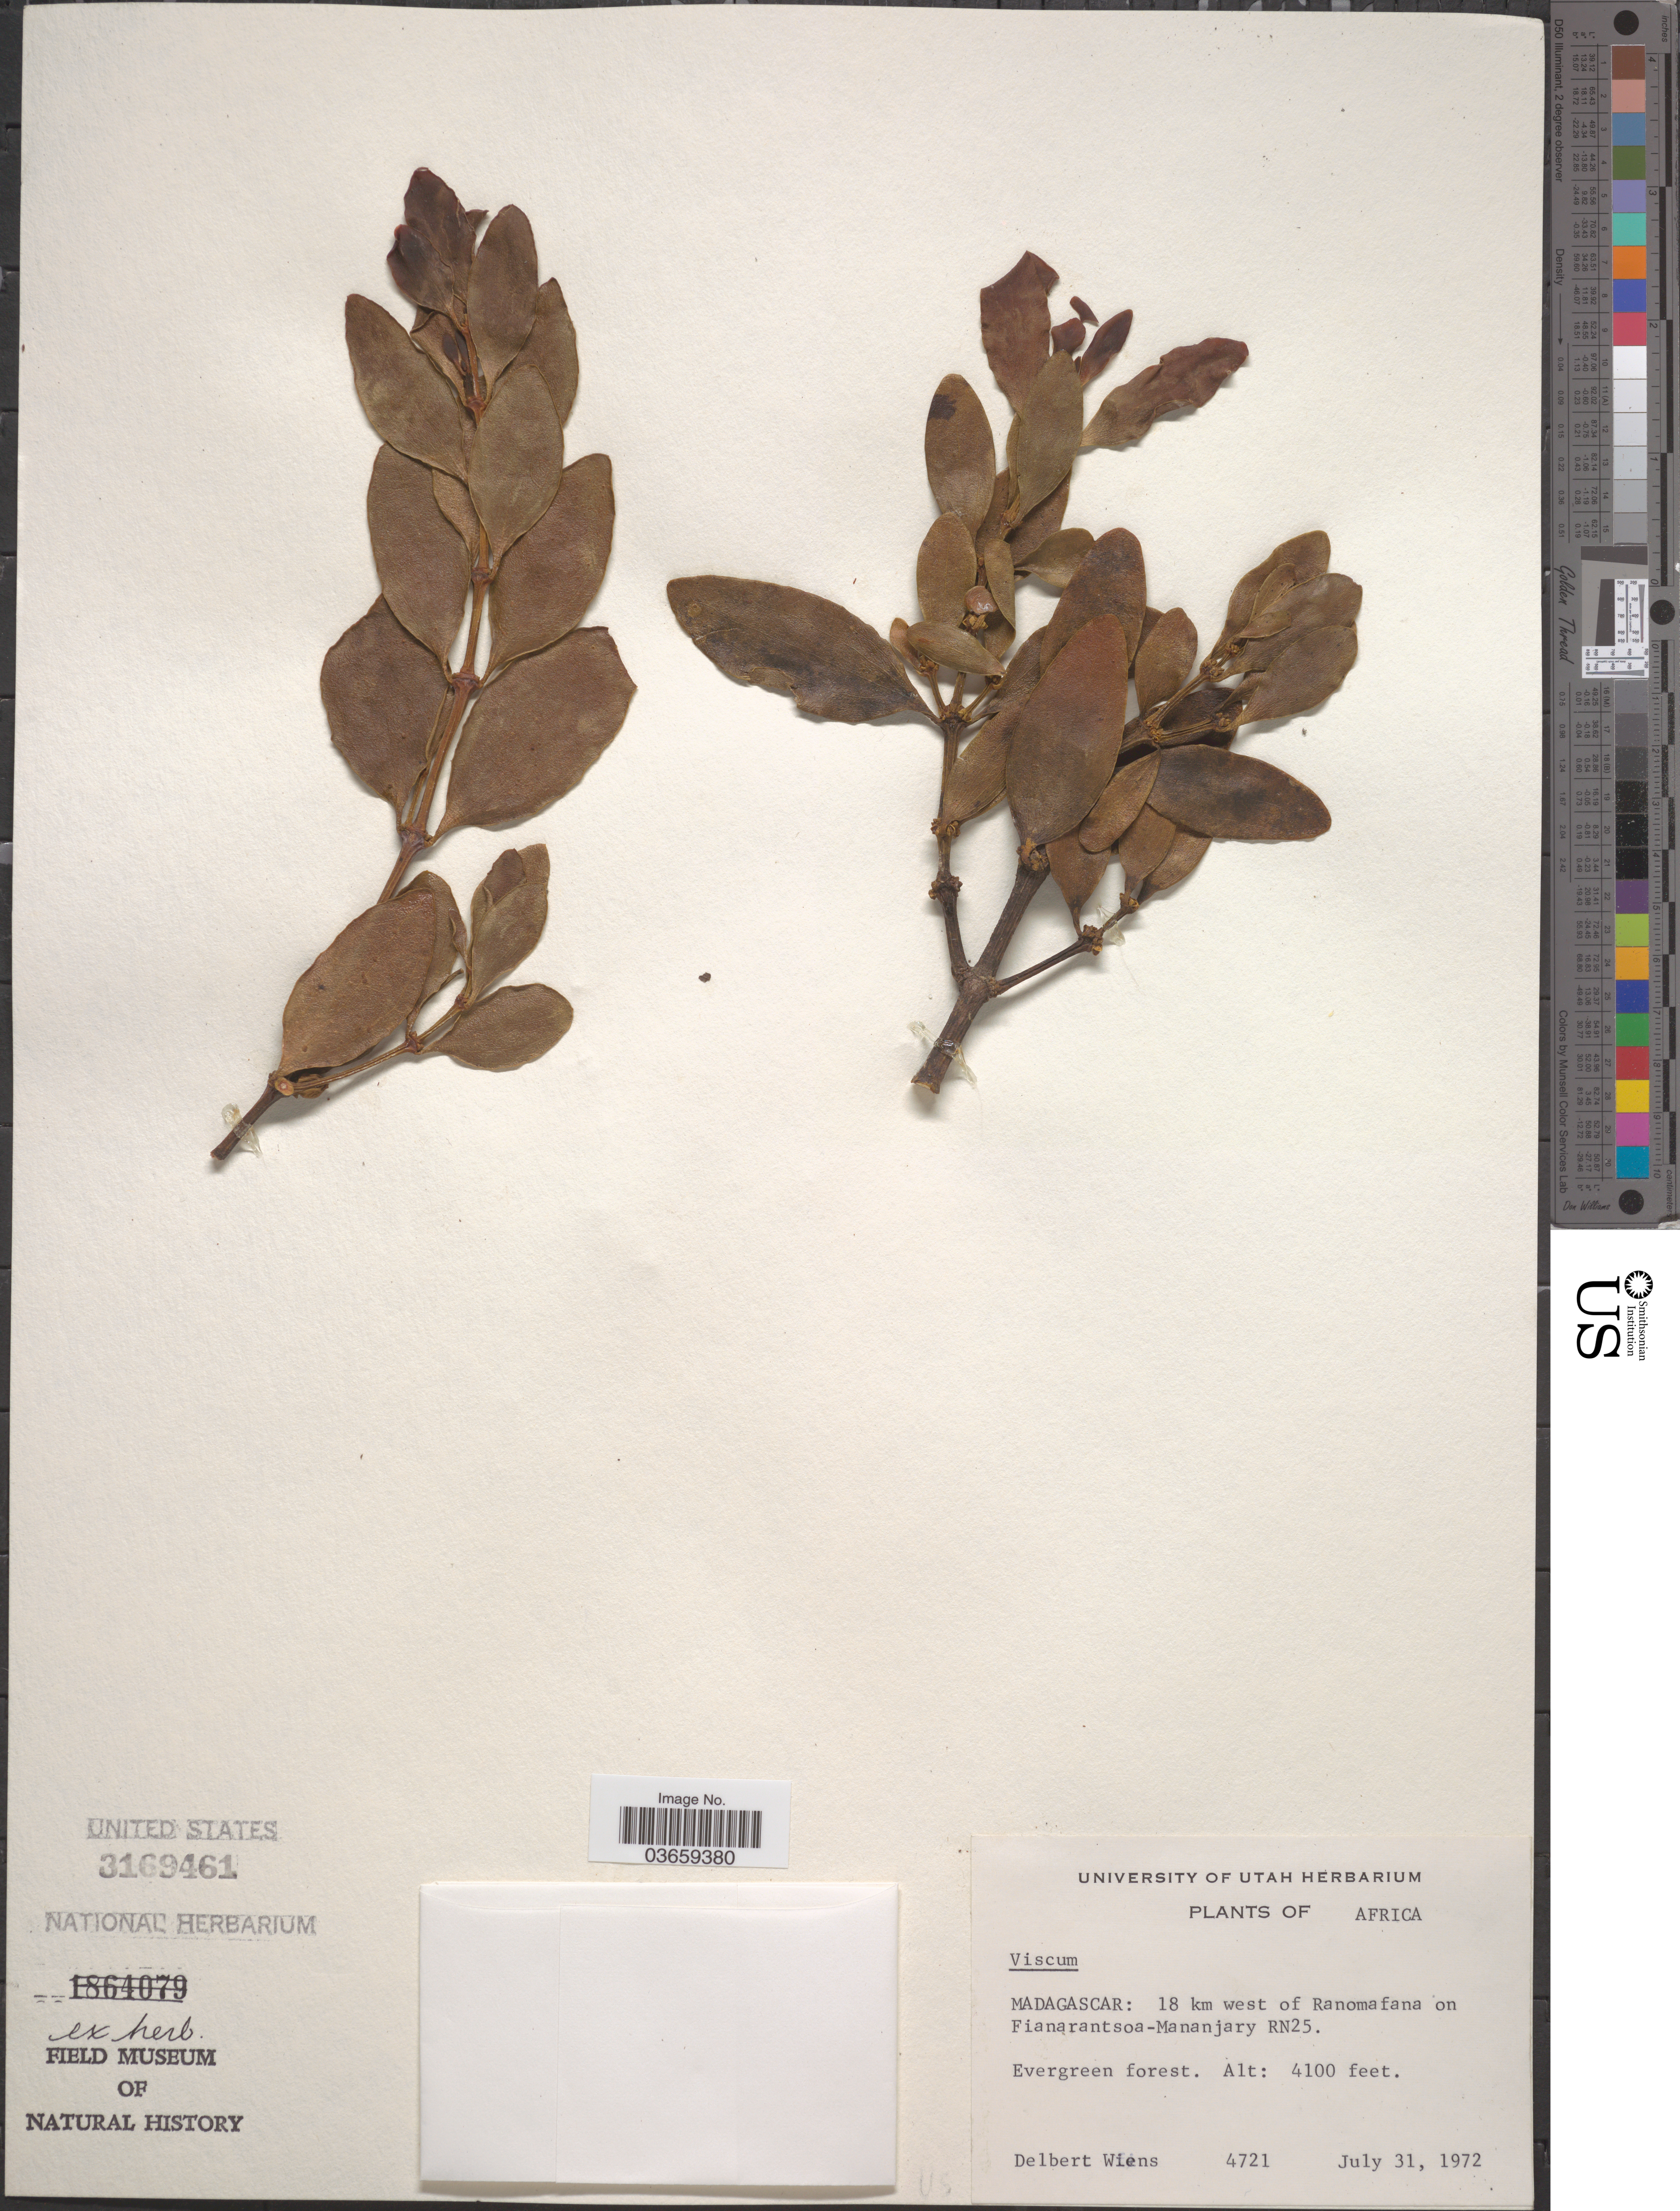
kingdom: Plantae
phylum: Tracheophyta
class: Magnoliopsida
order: Santalales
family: Viscaceae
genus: Viscum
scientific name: Viscum sp.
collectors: D. Wiens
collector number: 4721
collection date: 1972-07-31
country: Madagascar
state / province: Haute Matsiatra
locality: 18 km west of Ranomafana on Fianarantsoa-Mananjary RN25.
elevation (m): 1250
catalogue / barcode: US 3169461